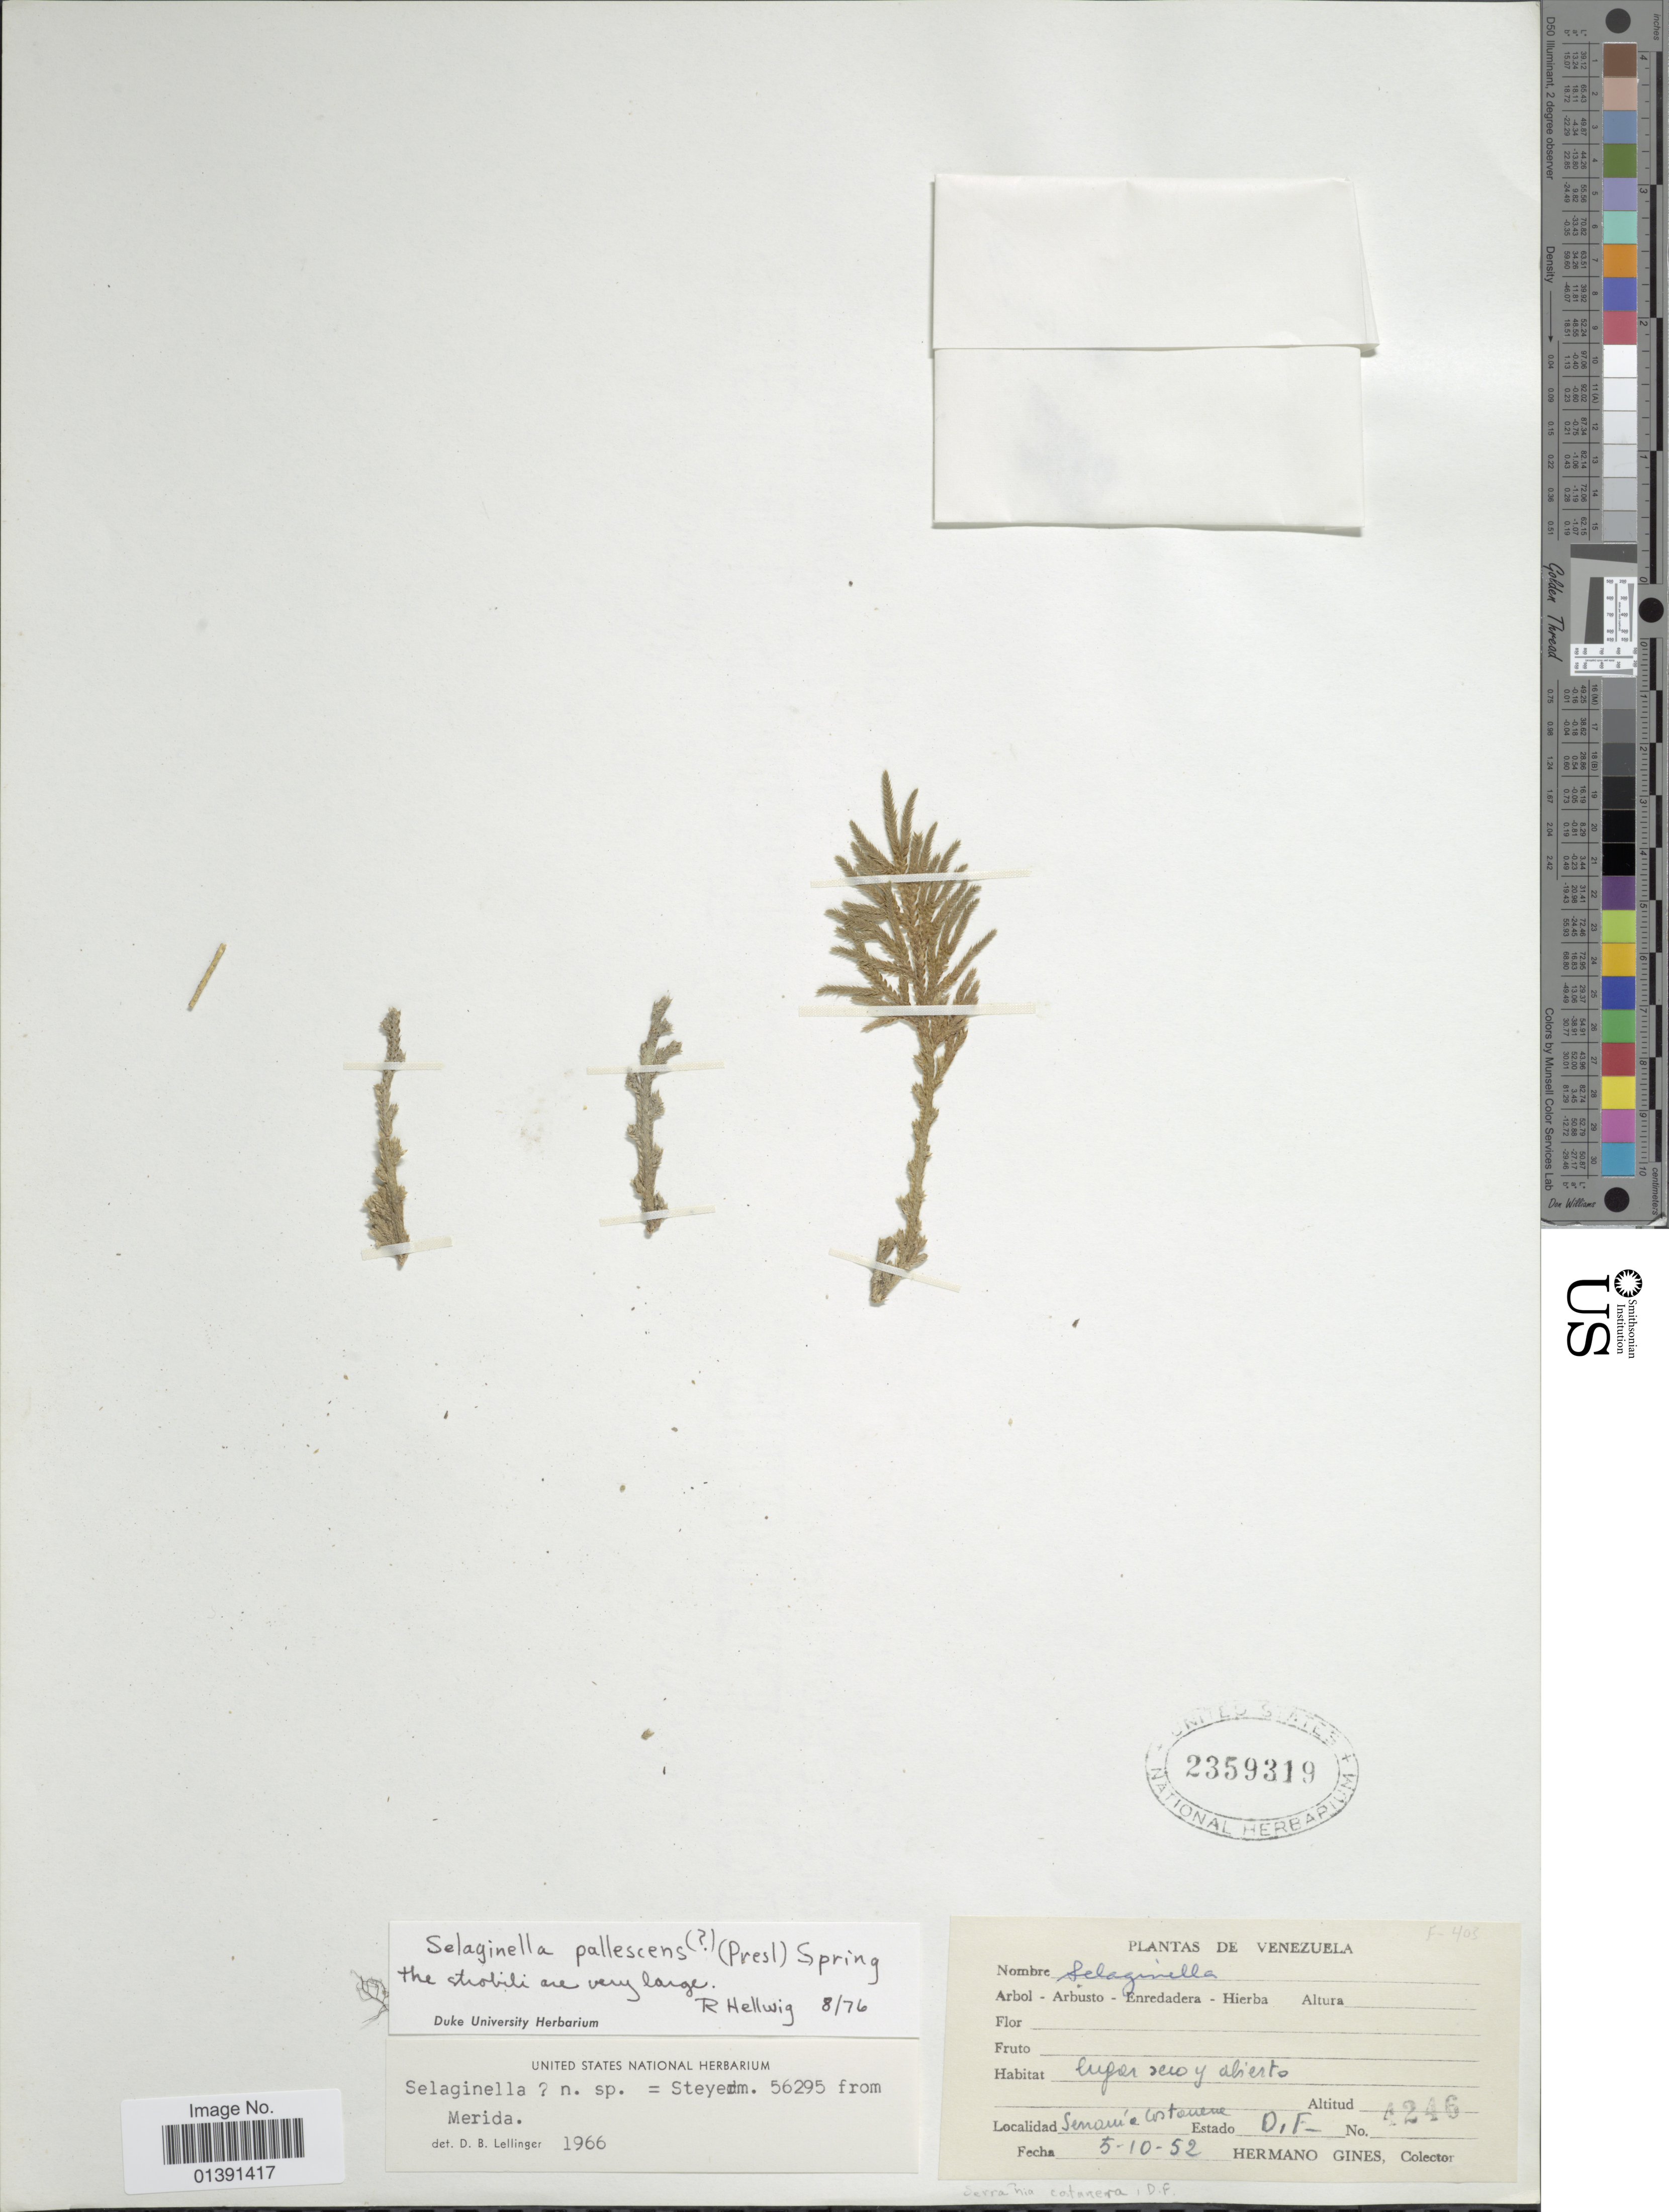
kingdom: Plantae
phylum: Tracheophyta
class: Lycopodiopsida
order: Selaginellales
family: Selaginellaceae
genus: Selaginella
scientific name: Selaginella pallescens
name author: (C. Presl) Spring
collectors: Bro. Gines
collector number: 4246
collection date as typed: Transcribed d/m/y: 5/10/52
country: Venezuela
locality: Serranía costanera, Estado D.F. [State of Distrito Federal]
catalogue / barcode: US 2359319